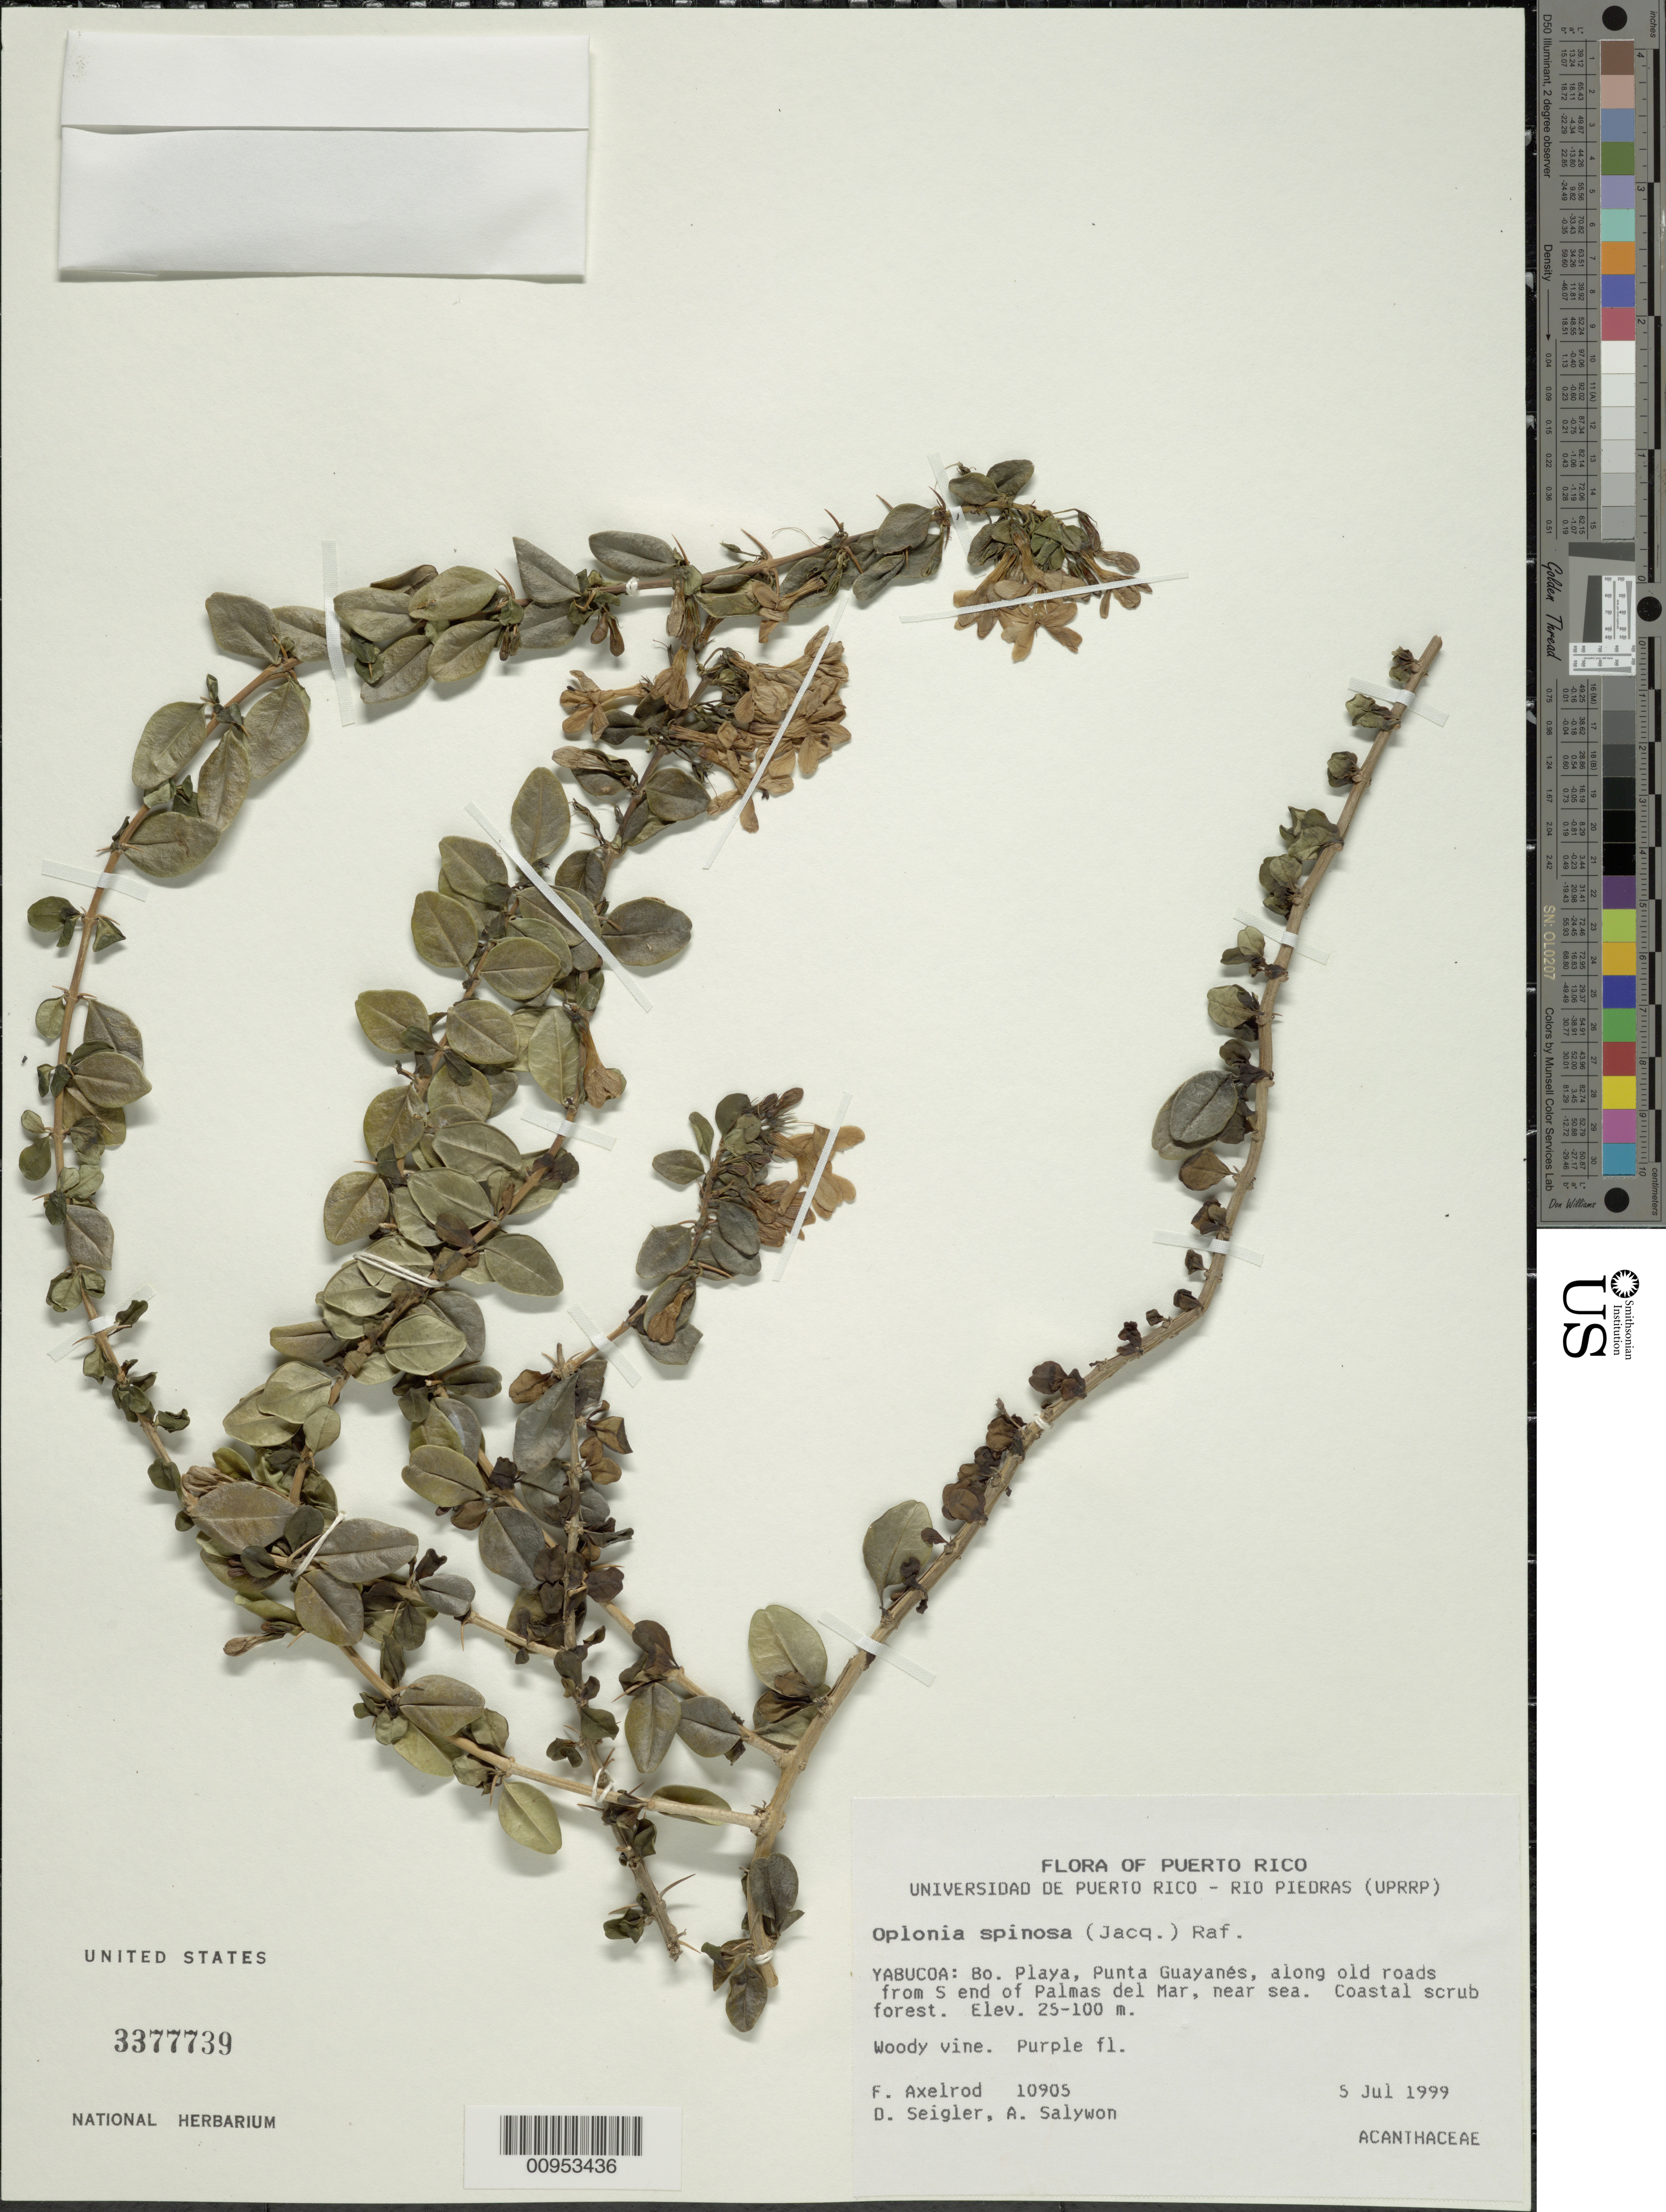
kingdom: Plantae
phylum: Tracheophyta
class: Magnoliopsida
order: Lamiales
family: Acanthaceae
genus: Oplonia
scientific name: Oplonia spinosa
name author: Raf.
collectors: F. S. Axelrod, D. Seigler & A. M. Salywon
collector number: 10905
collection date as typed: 05 Jul 1999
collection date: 1999-07-05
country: Puerto Rico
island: Puerto Rico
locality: Yabucoa, Bo. Playa, Punta Guayanés, old road from S end of Palmas del Mar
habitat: Along old roads near sea, coastal scrub forest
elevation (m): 25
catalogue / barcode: US 3377739